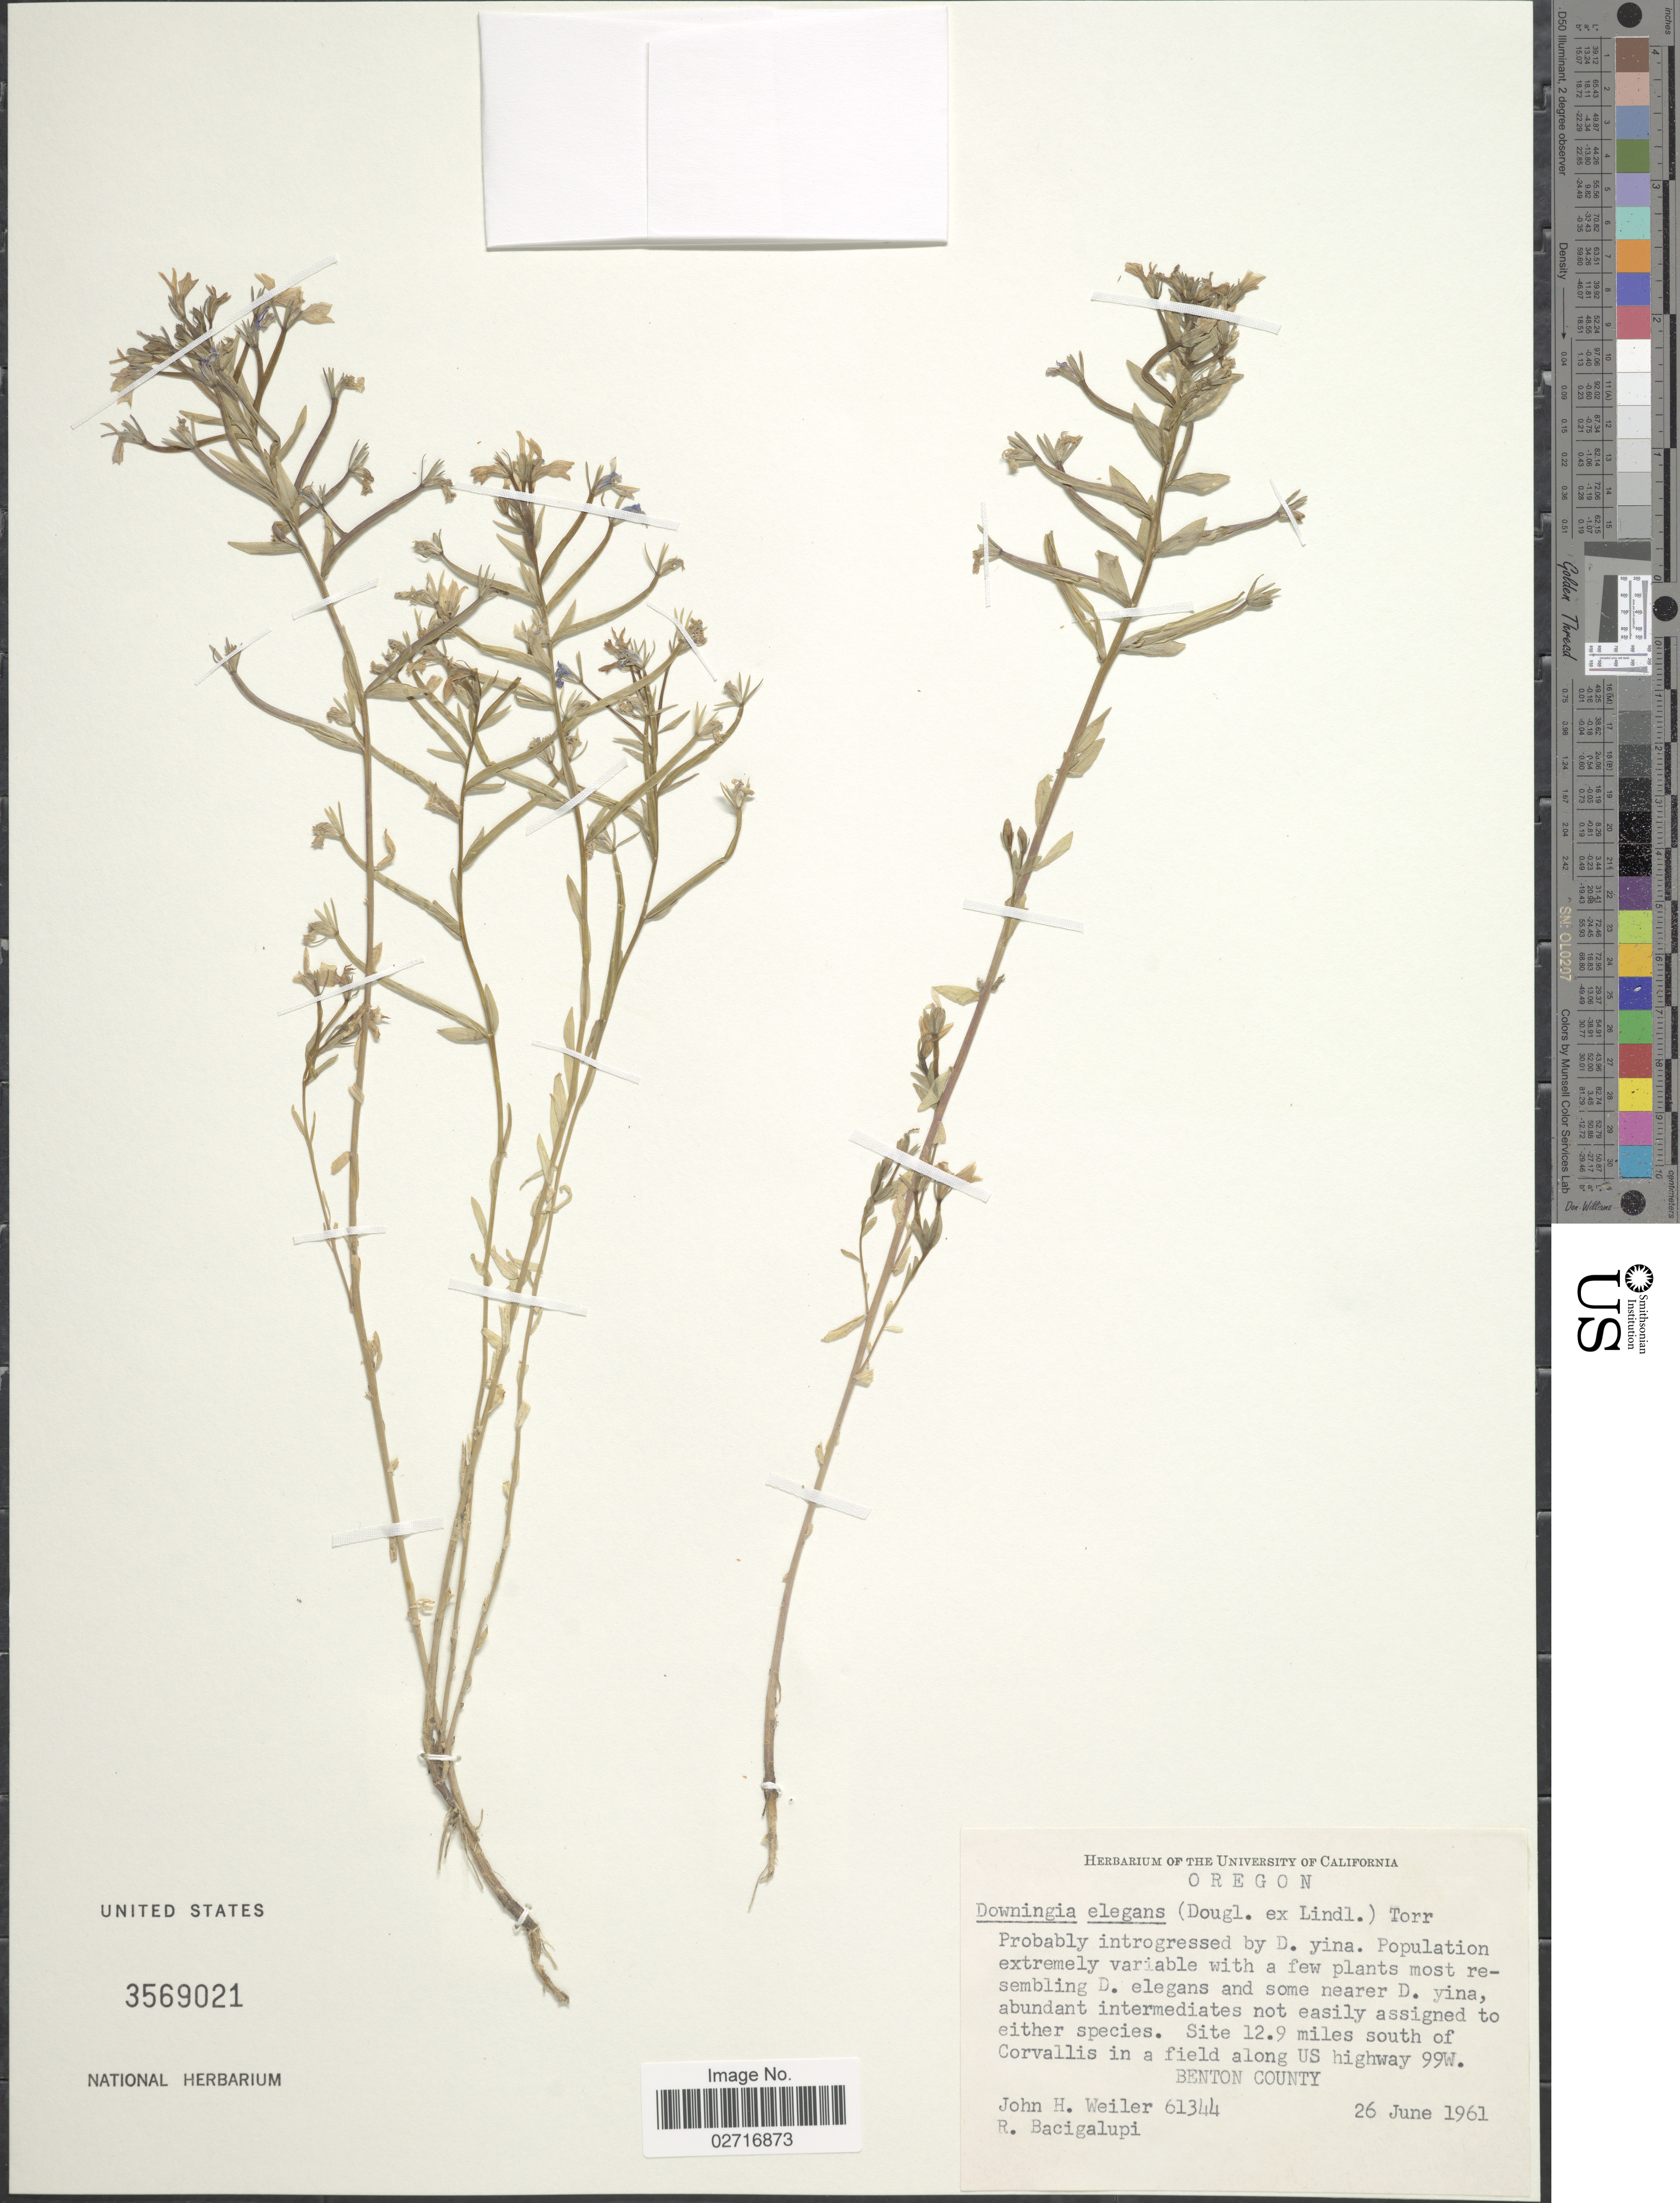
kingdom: Plantae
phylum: Tracheophyta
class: Magnoliopsida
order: Asterales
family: Campanulaceae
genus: Downingia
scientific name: Downingia elegans var. elegans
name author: (Douglas ex Lindl.) Torr. ex A. Gray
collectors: J. H. Weiler & R. Bacigalupi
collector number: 61344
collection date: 1961-06-26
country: United States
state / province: Oregon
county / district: Benton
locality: Site 12.9 miles south of Corvallis in a field along US highway 99W, Benton County.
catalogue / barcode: US 3569021